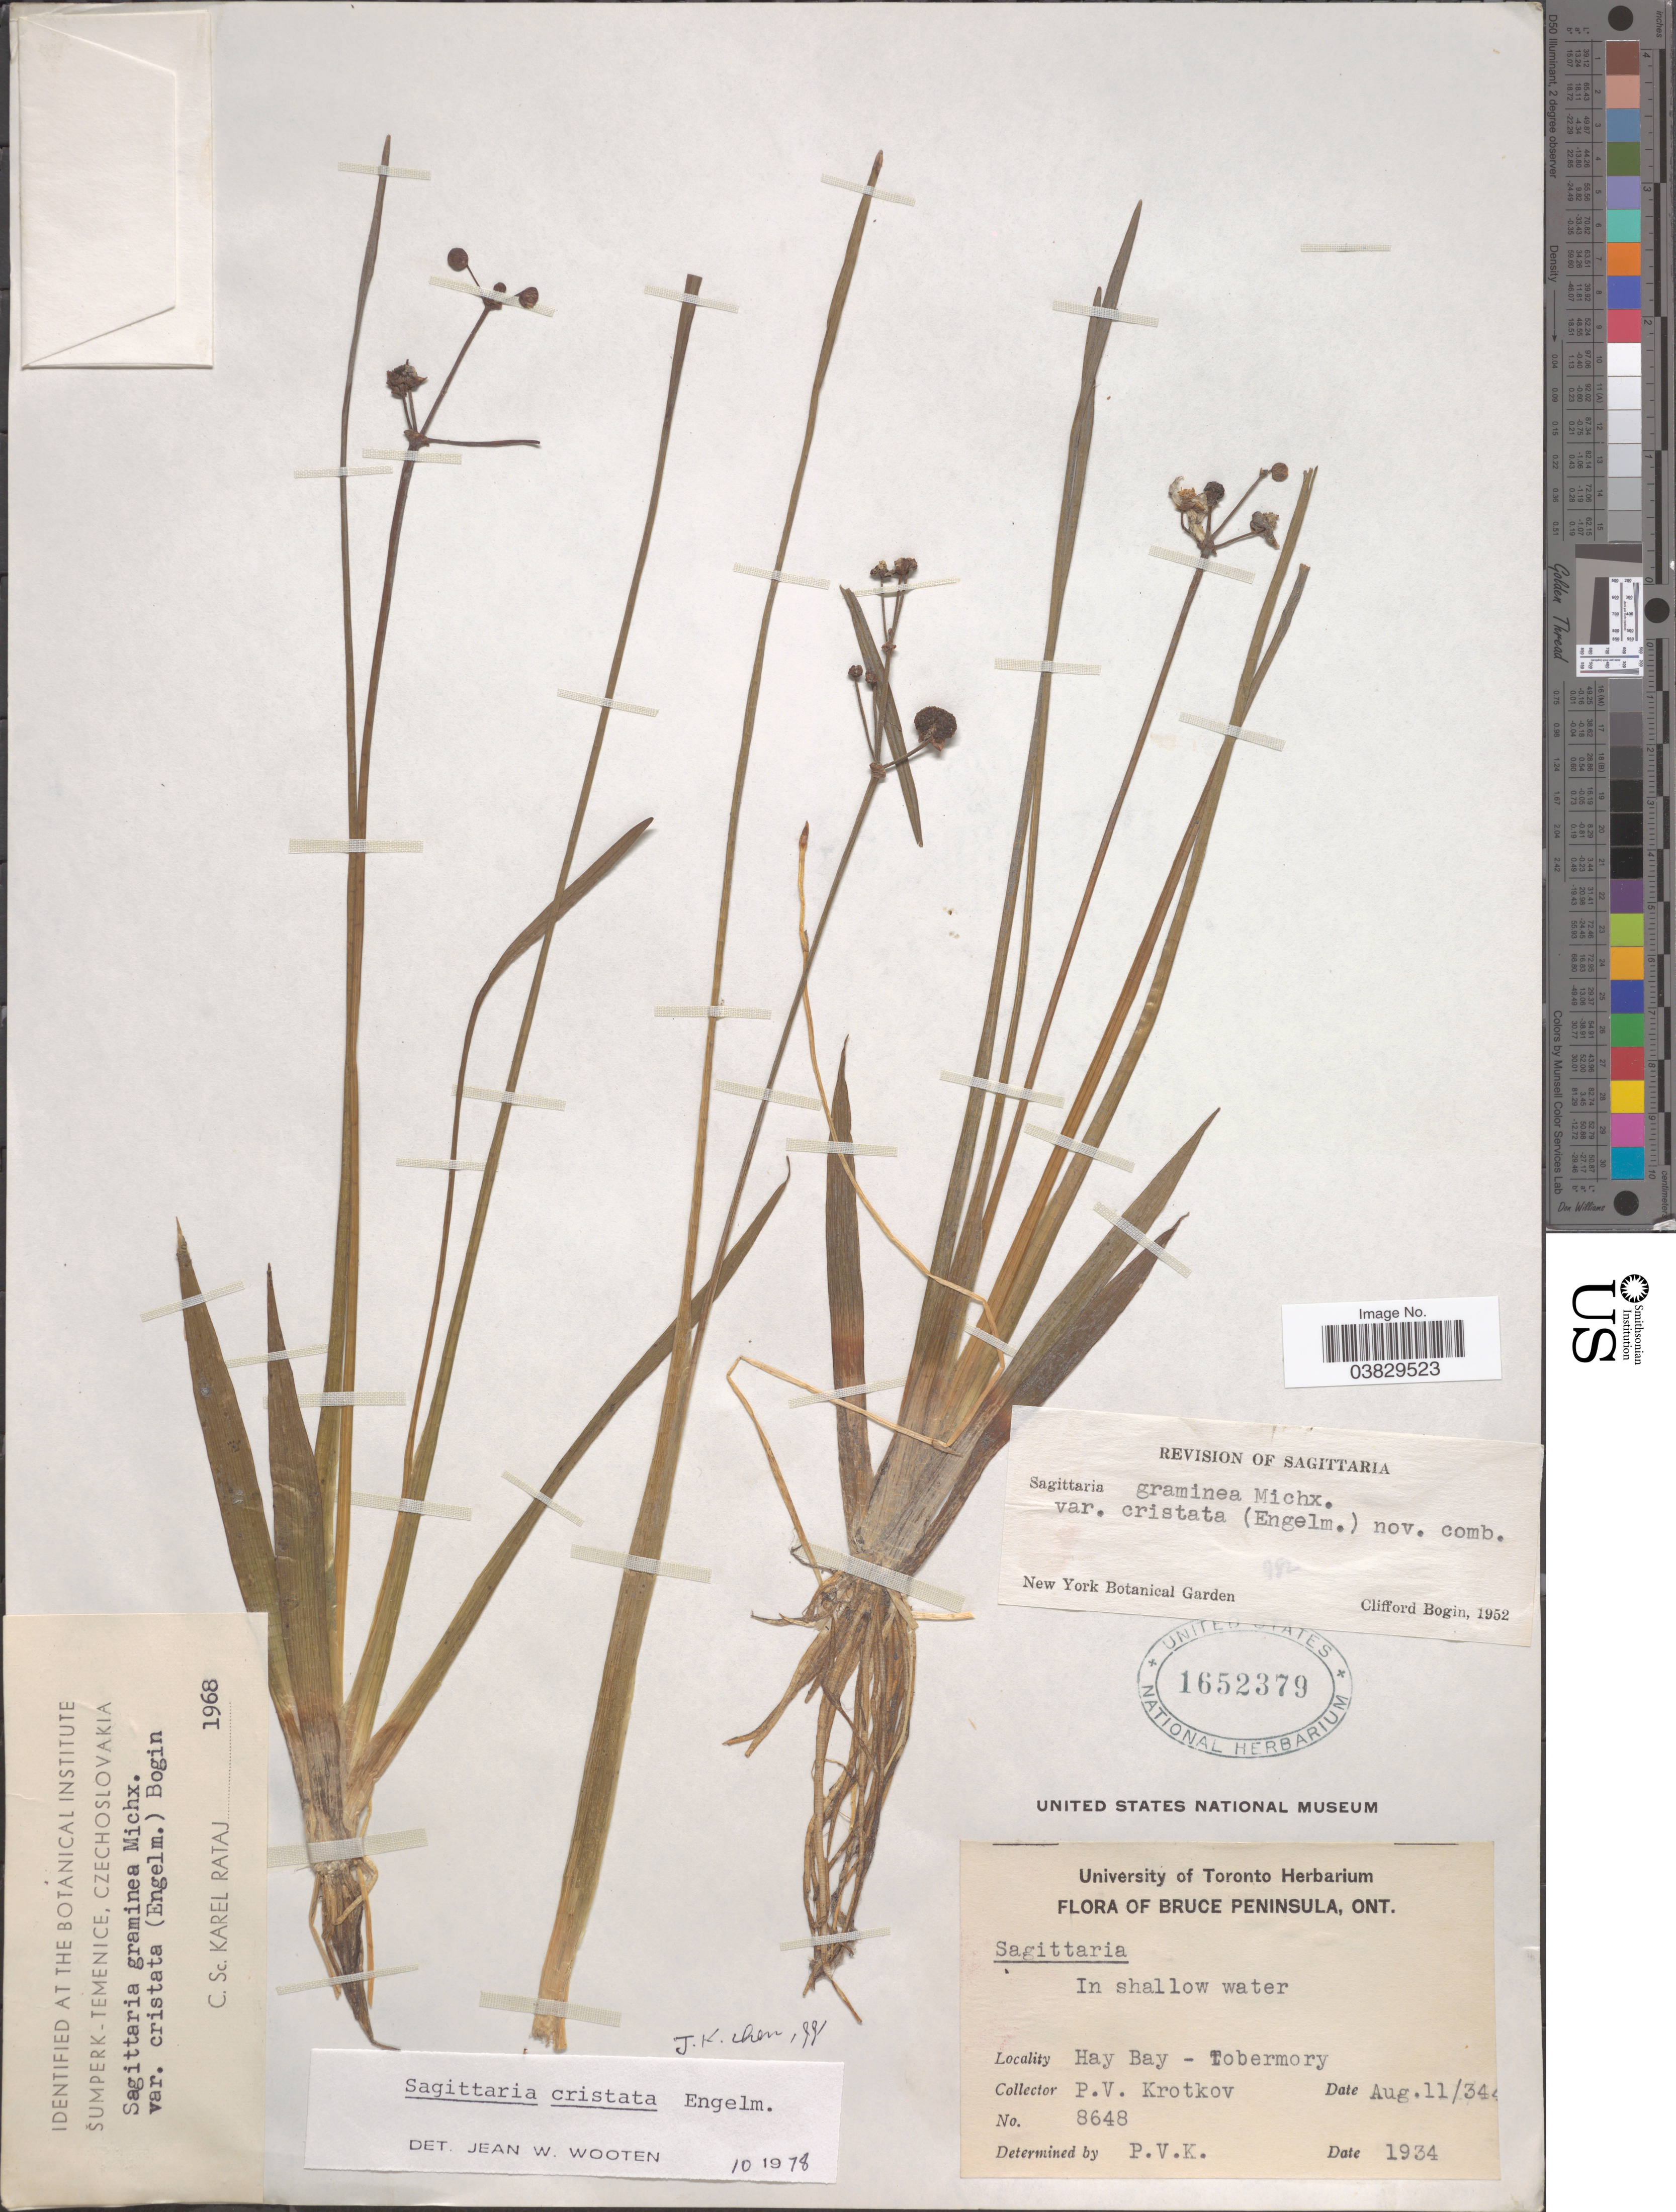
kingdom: Plantae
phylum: Tracheophyta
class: Liliopsida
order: Alismatales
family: Alismataceae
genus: Sagittaria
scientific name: Sagittaria cristata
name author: Engelm.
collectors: P. V. Krotkov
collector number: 8648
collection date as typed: Transcribed d/m/y: 11/8/34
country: Canada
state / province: Ontario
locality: Bruce Peninsula. Hay Bay - Tobermory.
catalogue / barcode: US 1652379